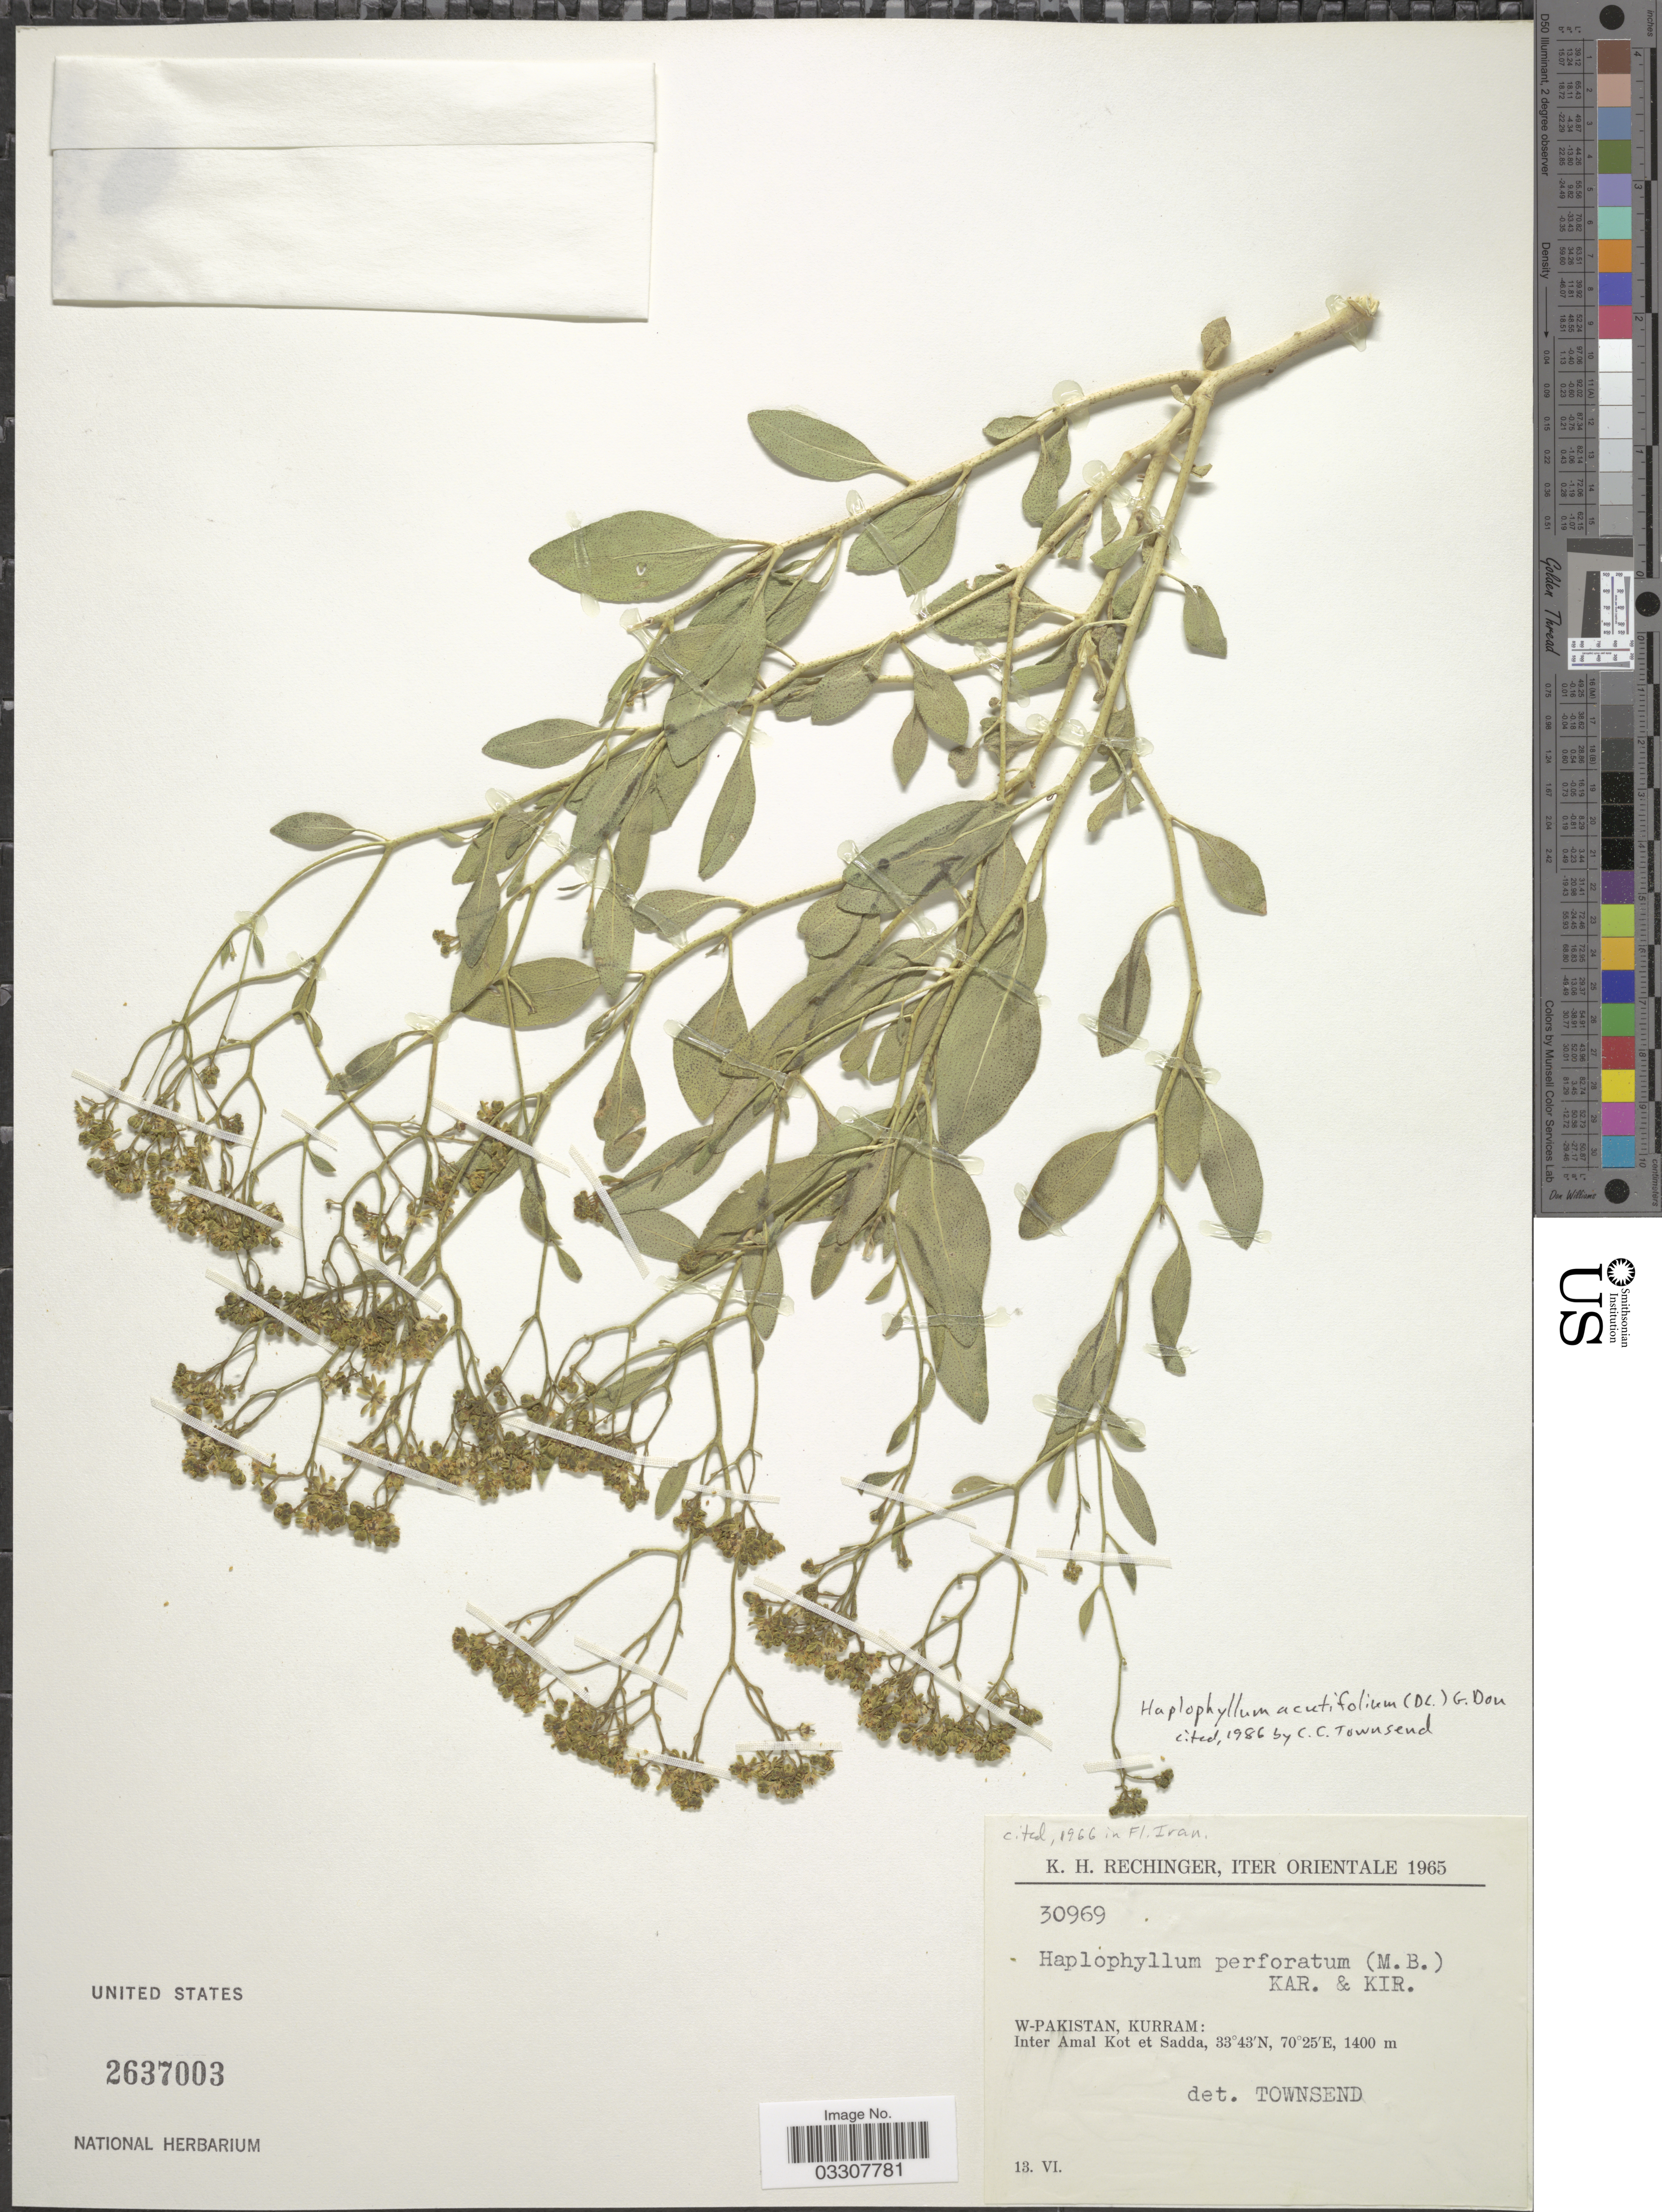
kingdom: Plantae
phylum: Tracheophyta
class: Magnoliopsida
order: Sapindales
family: Rutaceae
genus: Haplophyllum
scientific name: Haplophyllum acutifolium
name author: (DC.) G. Don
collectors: K. H. Rechinger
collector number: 30969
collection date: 1965-06-13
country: Pakistan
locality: Iter Orientale. W-Pakistan, Kurram: Inter Amal Kot et Sadda.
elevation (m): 1400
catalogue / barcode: US 2637003